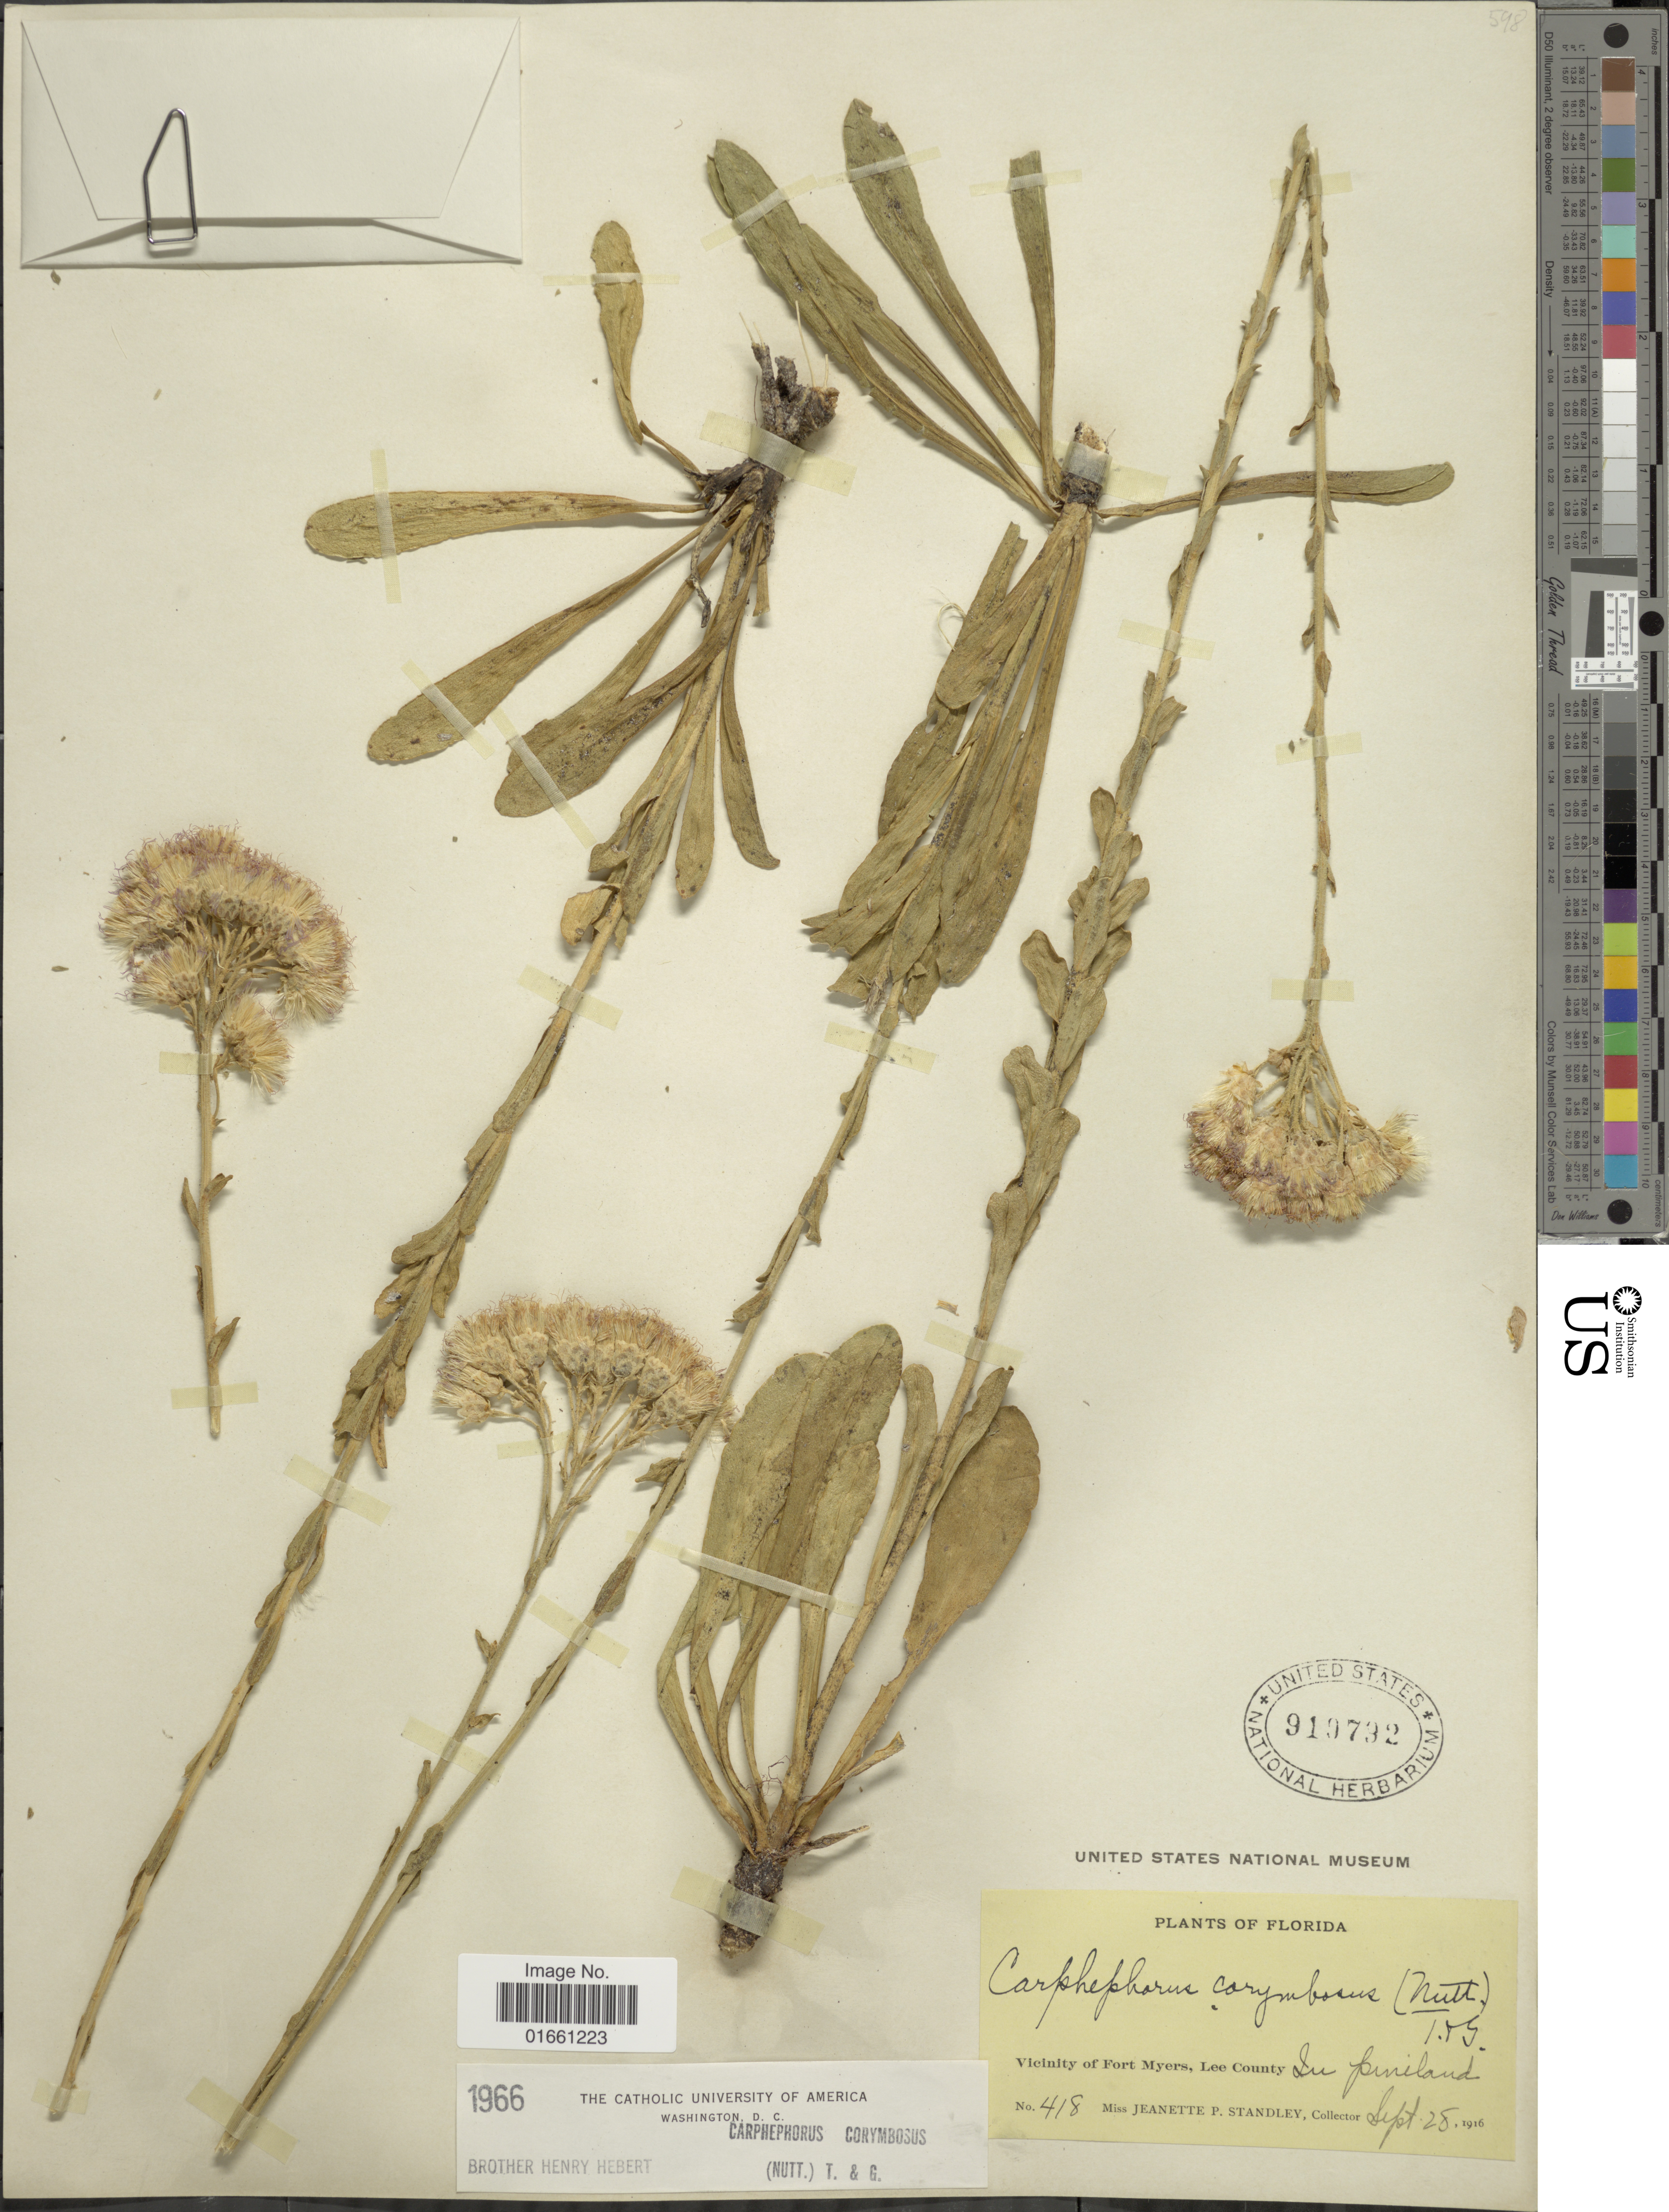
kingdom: Plantae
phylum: Tracheophyta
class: Magnoliopsida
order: Asterales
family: Asteraceae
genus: Carphephorus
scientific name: Carphephorus corymbosus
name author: (Nutt.) Torr. & A. Gray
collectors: J. P. Standley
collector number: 418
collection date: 1916-09-28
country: United States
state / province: Florida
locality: Vicinity of Fort Myers, Lee County, Su Pineland.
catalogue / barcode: US 919732